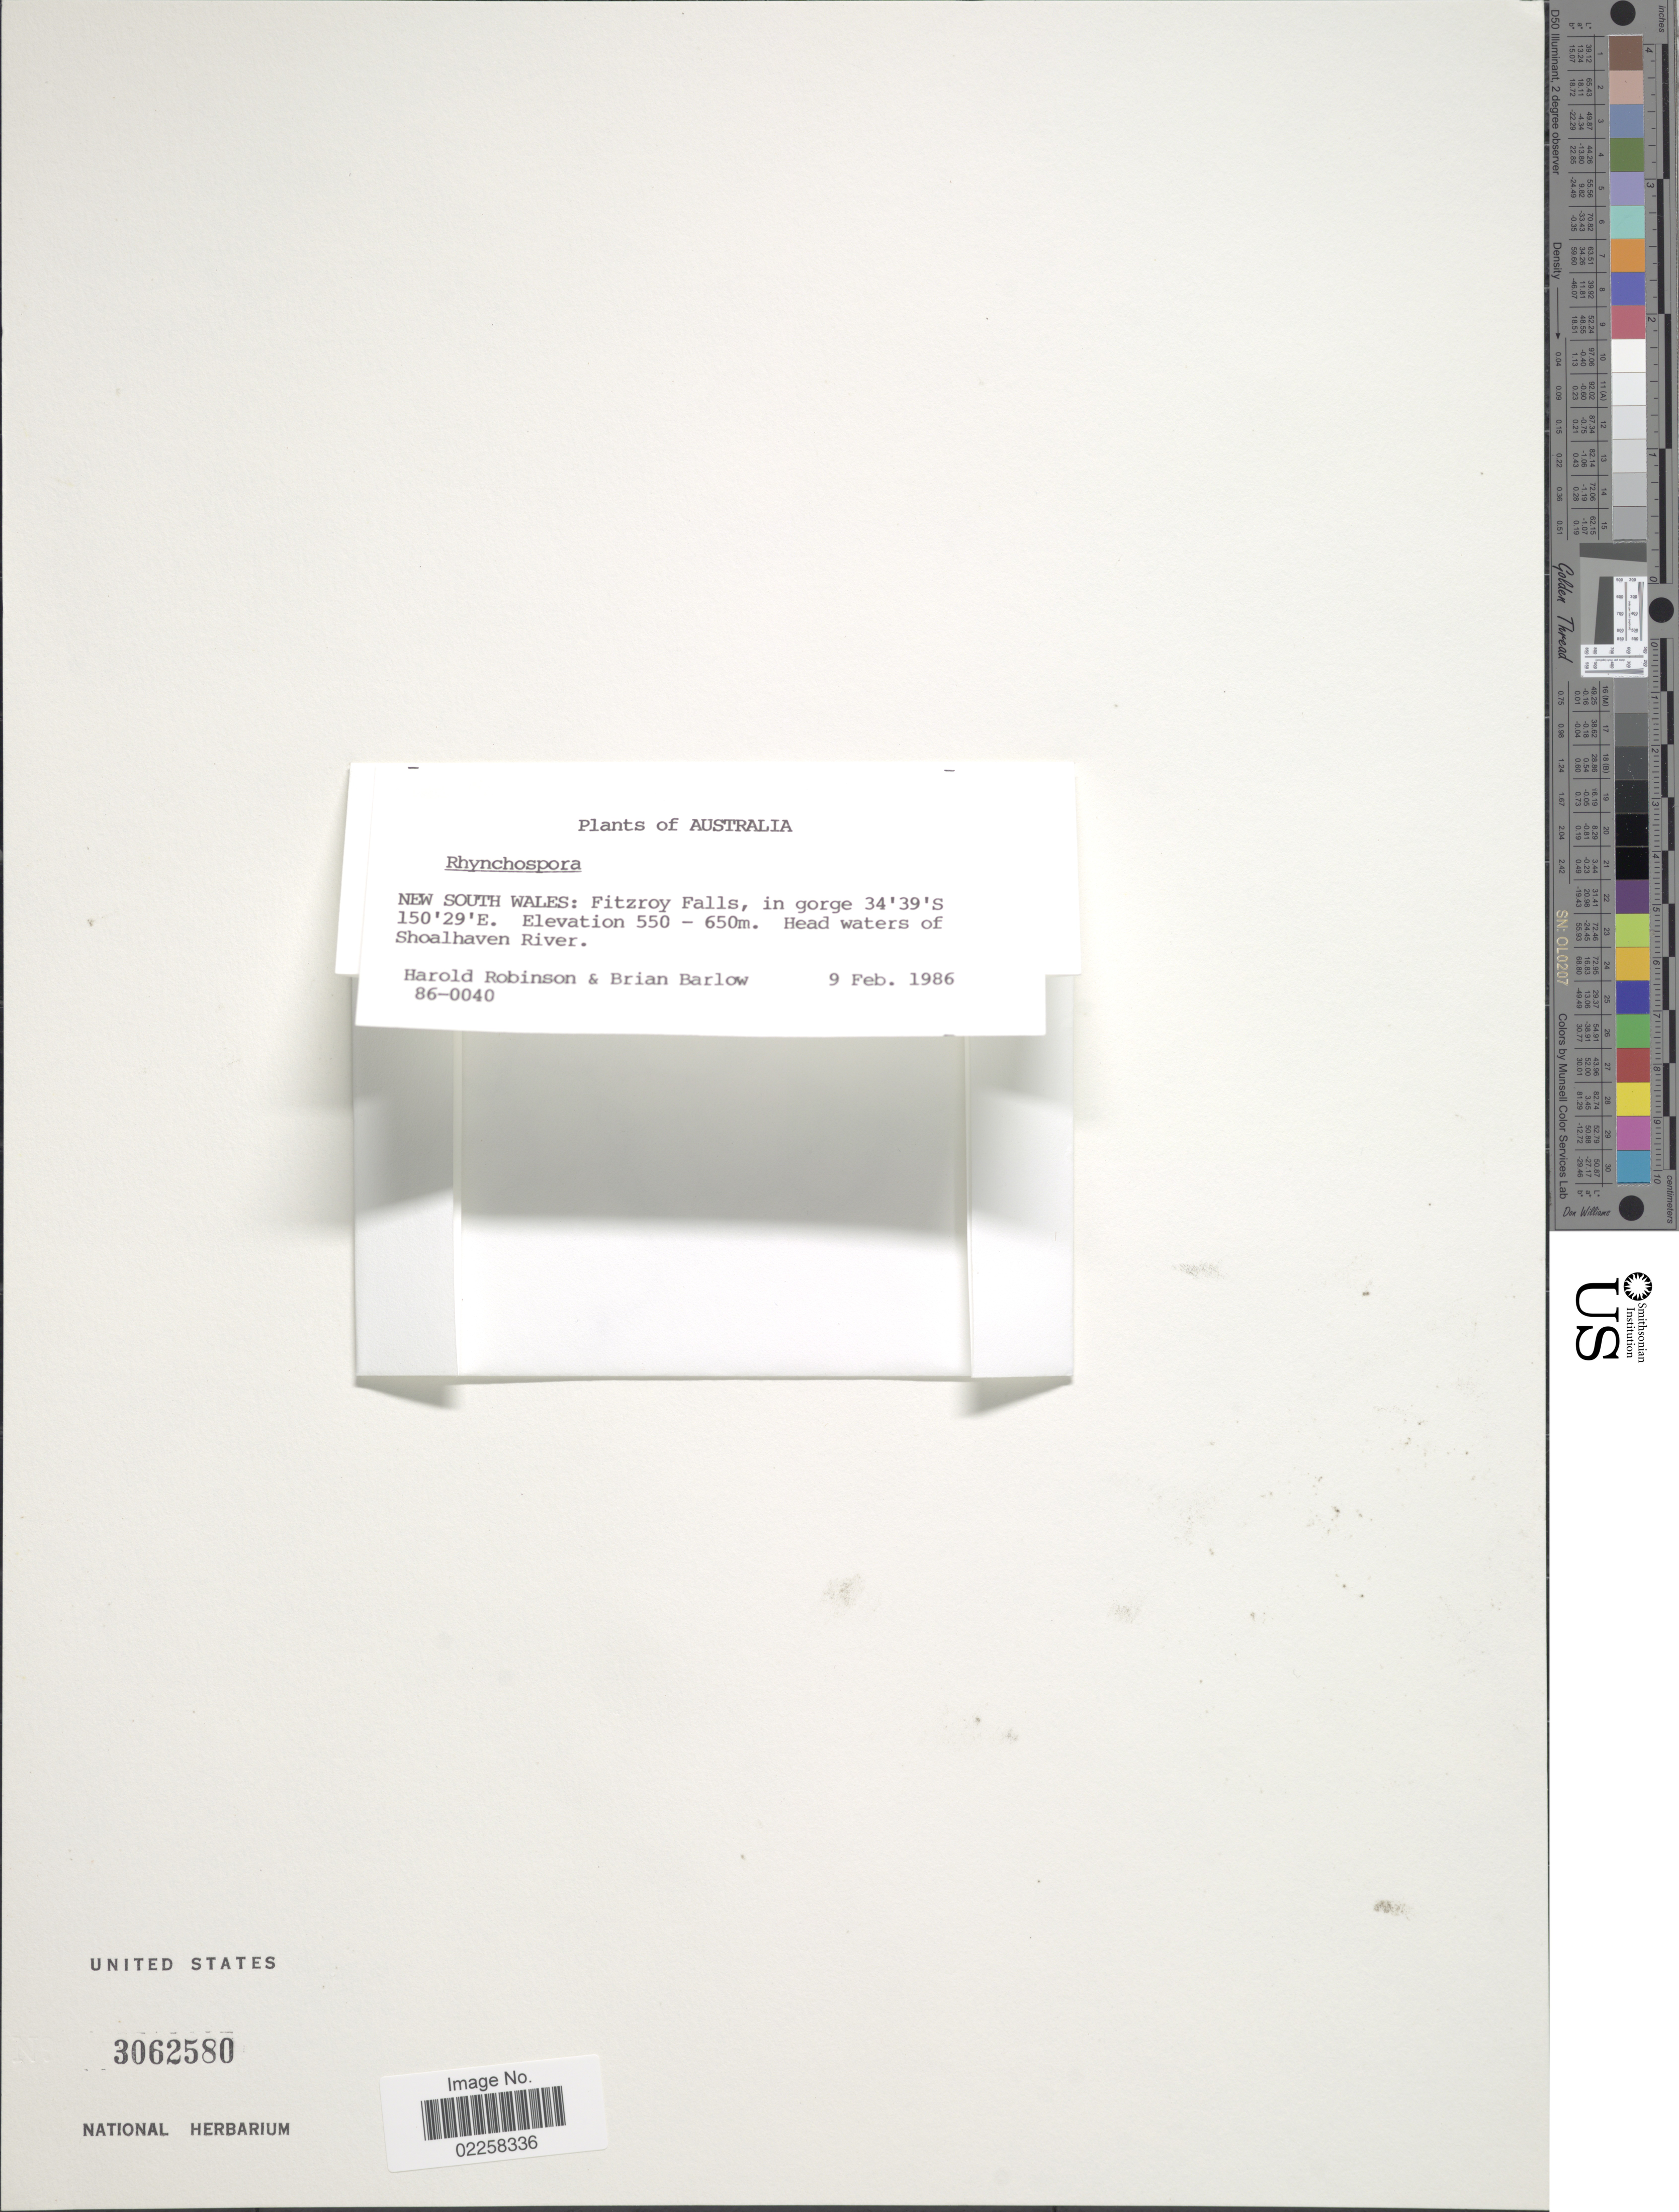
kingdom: Plantae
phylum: Tracheophyta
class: Liliopsida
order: Poales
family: Cyperaceae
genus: Rhynchospora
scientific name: Rhynchospora sp.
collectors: H. Robinson & Barlow, B.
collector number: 86-0040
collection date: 1986-02-09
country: Australia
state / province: New South Wales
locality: Fitzroy Falls, Headwaters of Shoalhaven River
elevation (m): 550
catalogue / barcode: US 3062580